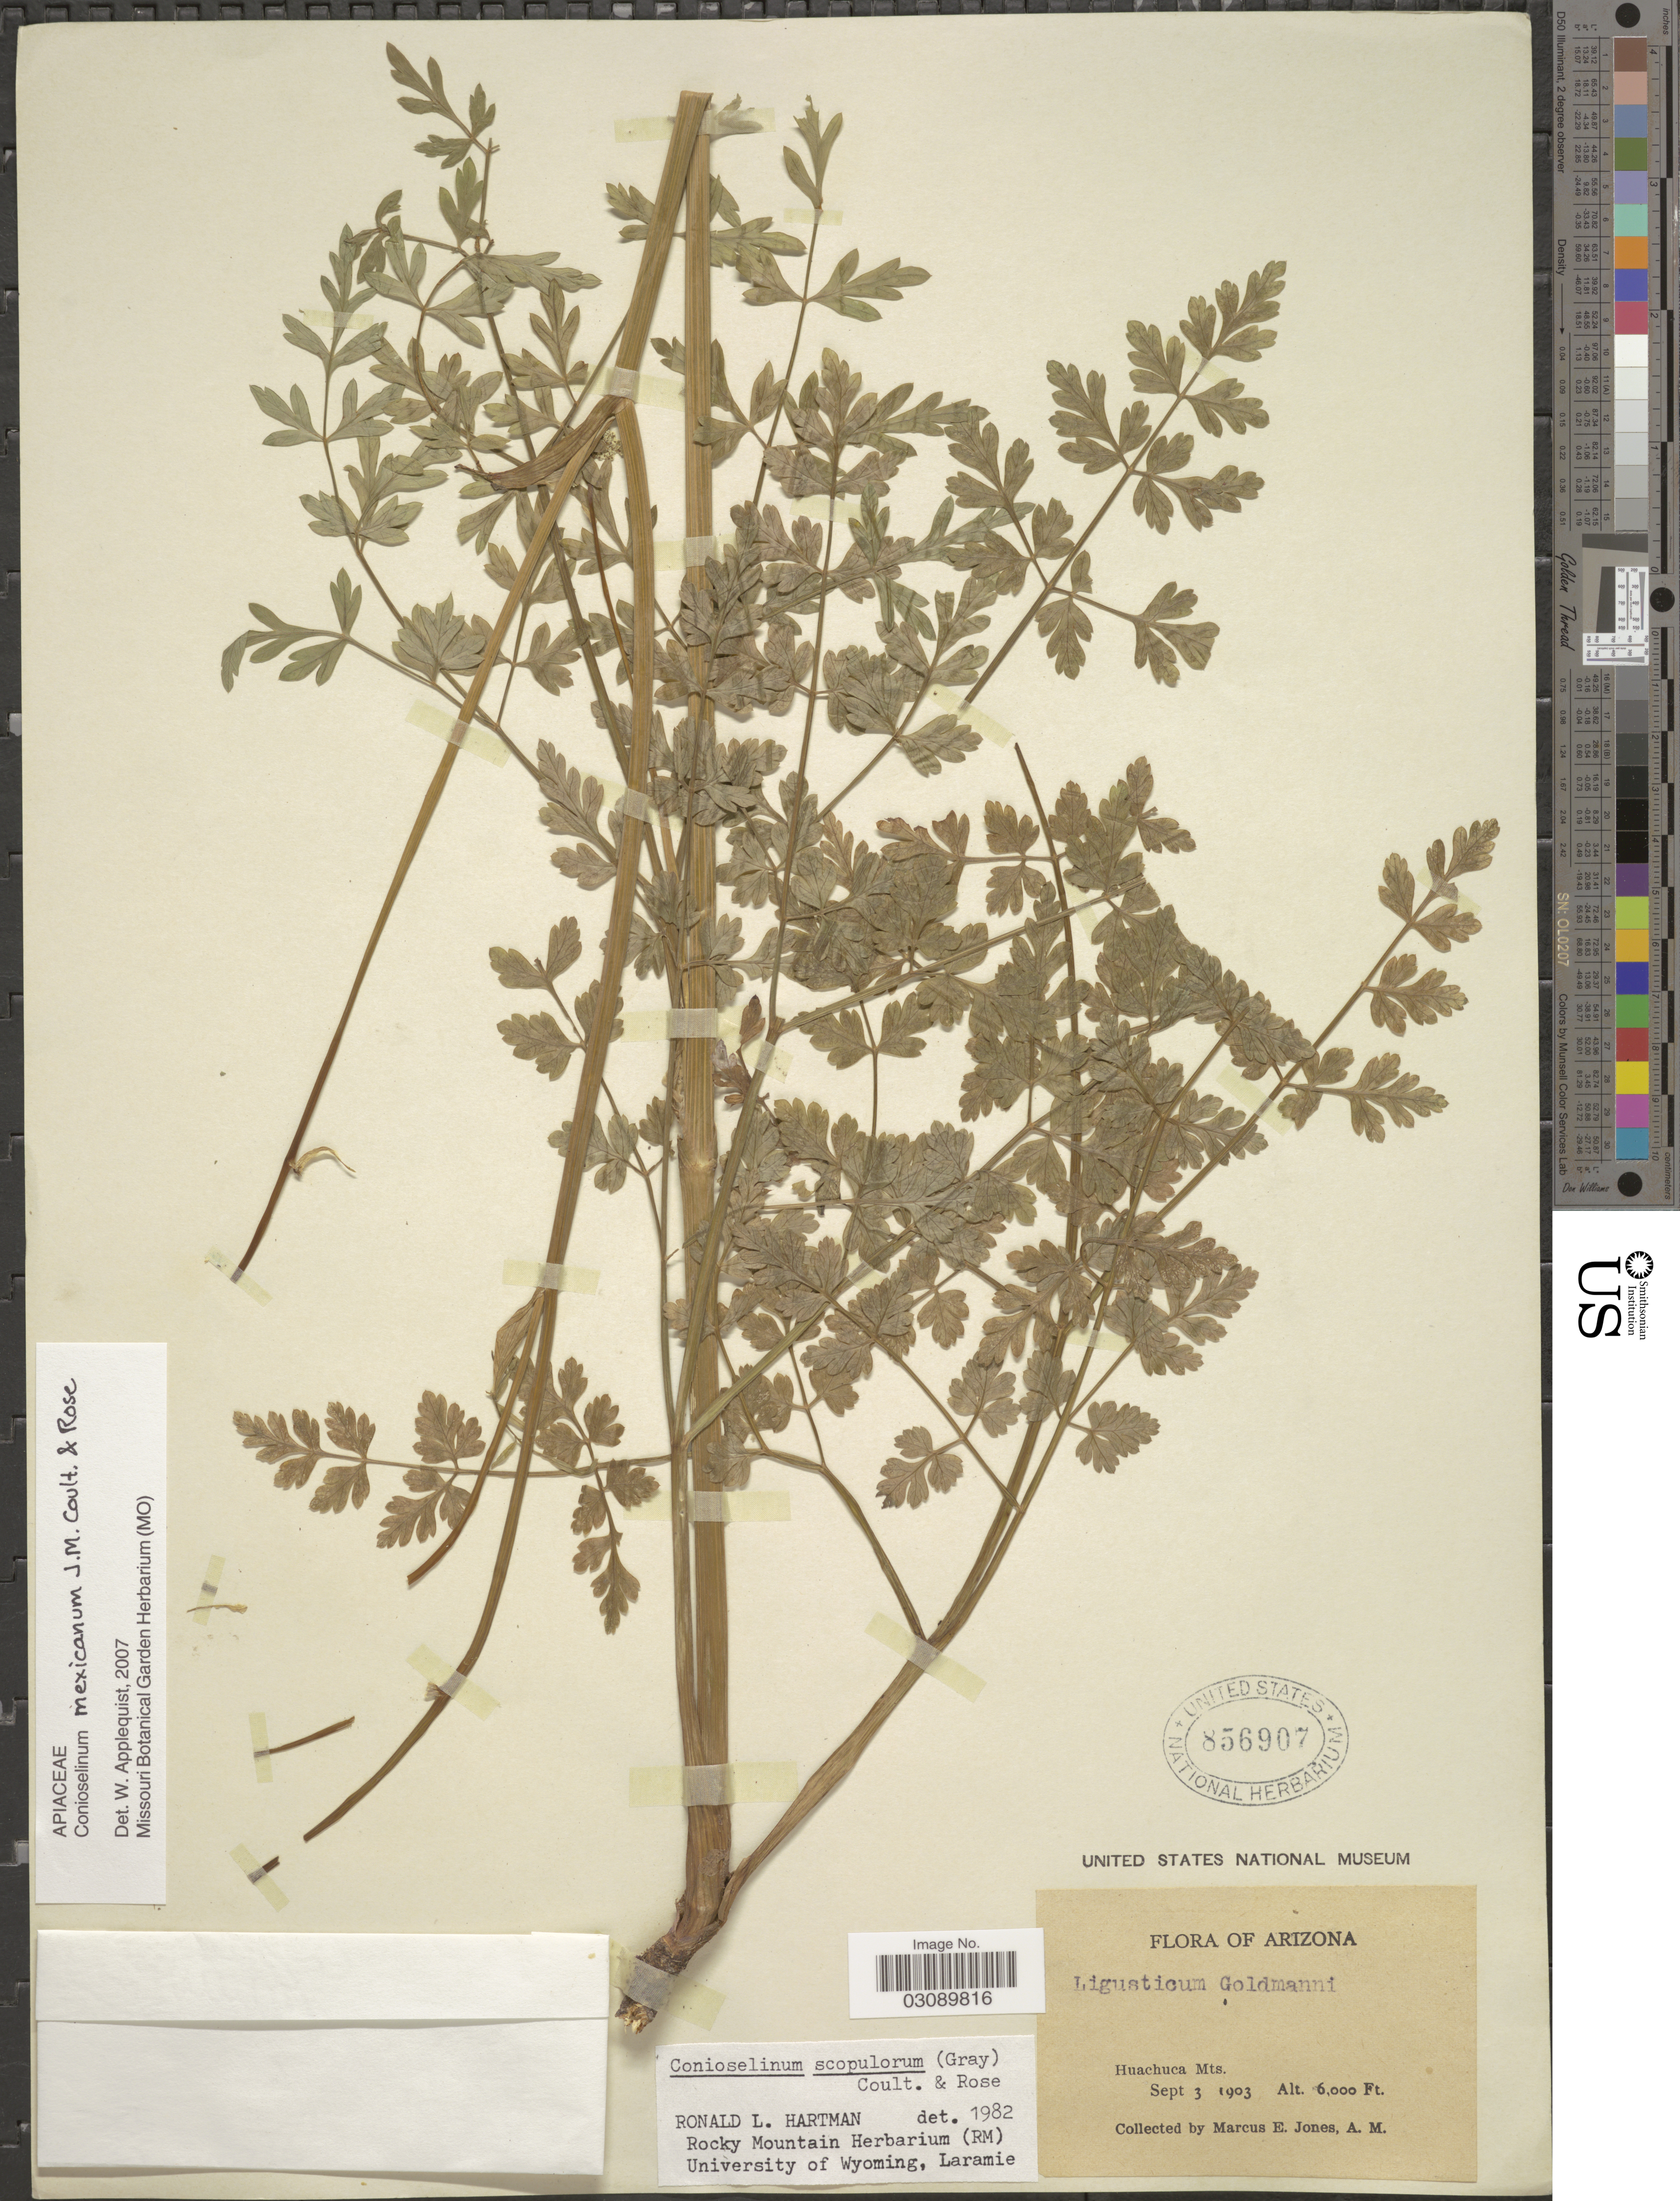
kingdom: Plantae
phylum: Tracheophyta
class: Magnoliopsida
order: Apiales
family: Apiaceae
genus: Conioselinum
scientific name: Conioselinum mexicanum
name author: J.M. Coult. & Rose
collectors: M. E. Jones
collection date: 1903-09-03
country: United States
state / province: Arizona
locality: Huachuca Mts.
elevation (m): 1829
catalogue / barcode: US 856907